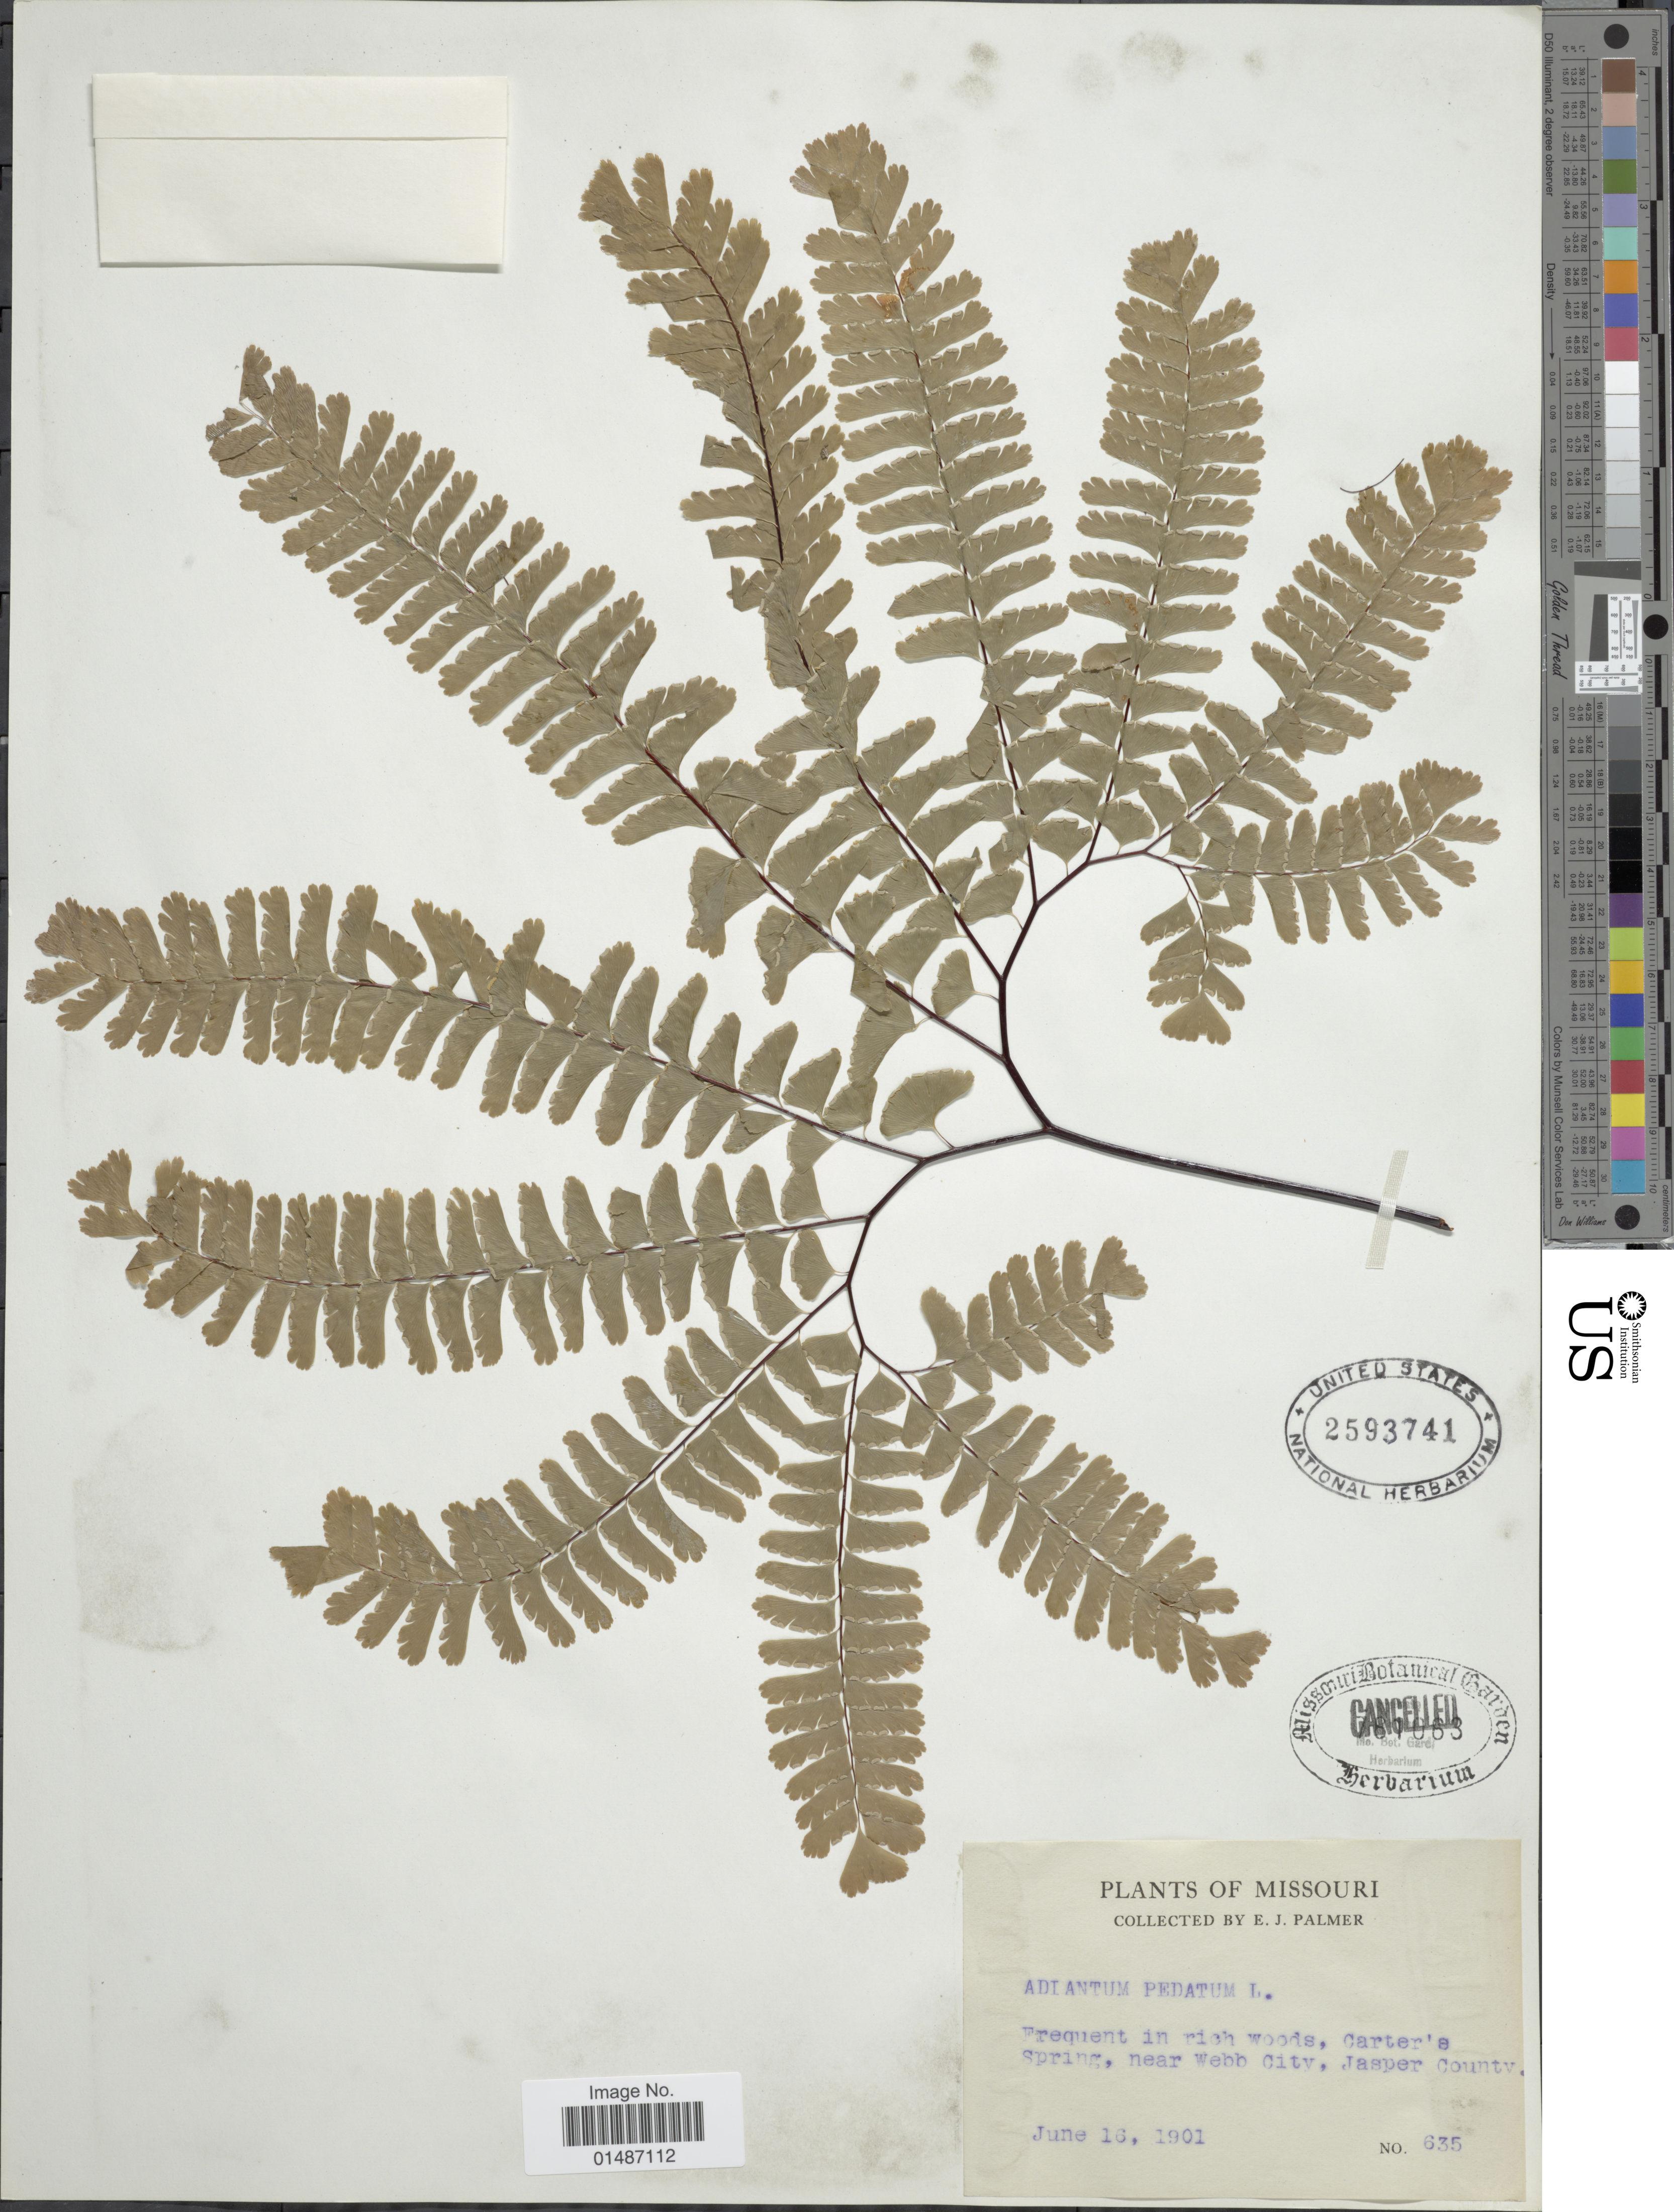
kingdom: Plantae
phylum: Tracheophyta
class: Polypodiopsida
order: Polypodiales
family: Pteridaceae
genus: Adiantum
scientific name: Adiantum pedatum var. pedatum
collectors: E. J. Palmer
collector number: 635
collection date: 1901-06-16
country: United States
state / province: Missouri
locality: Frequent in rich woods, Carter's Spring, near Webb City, Jasper County.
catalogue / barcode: US 2593741